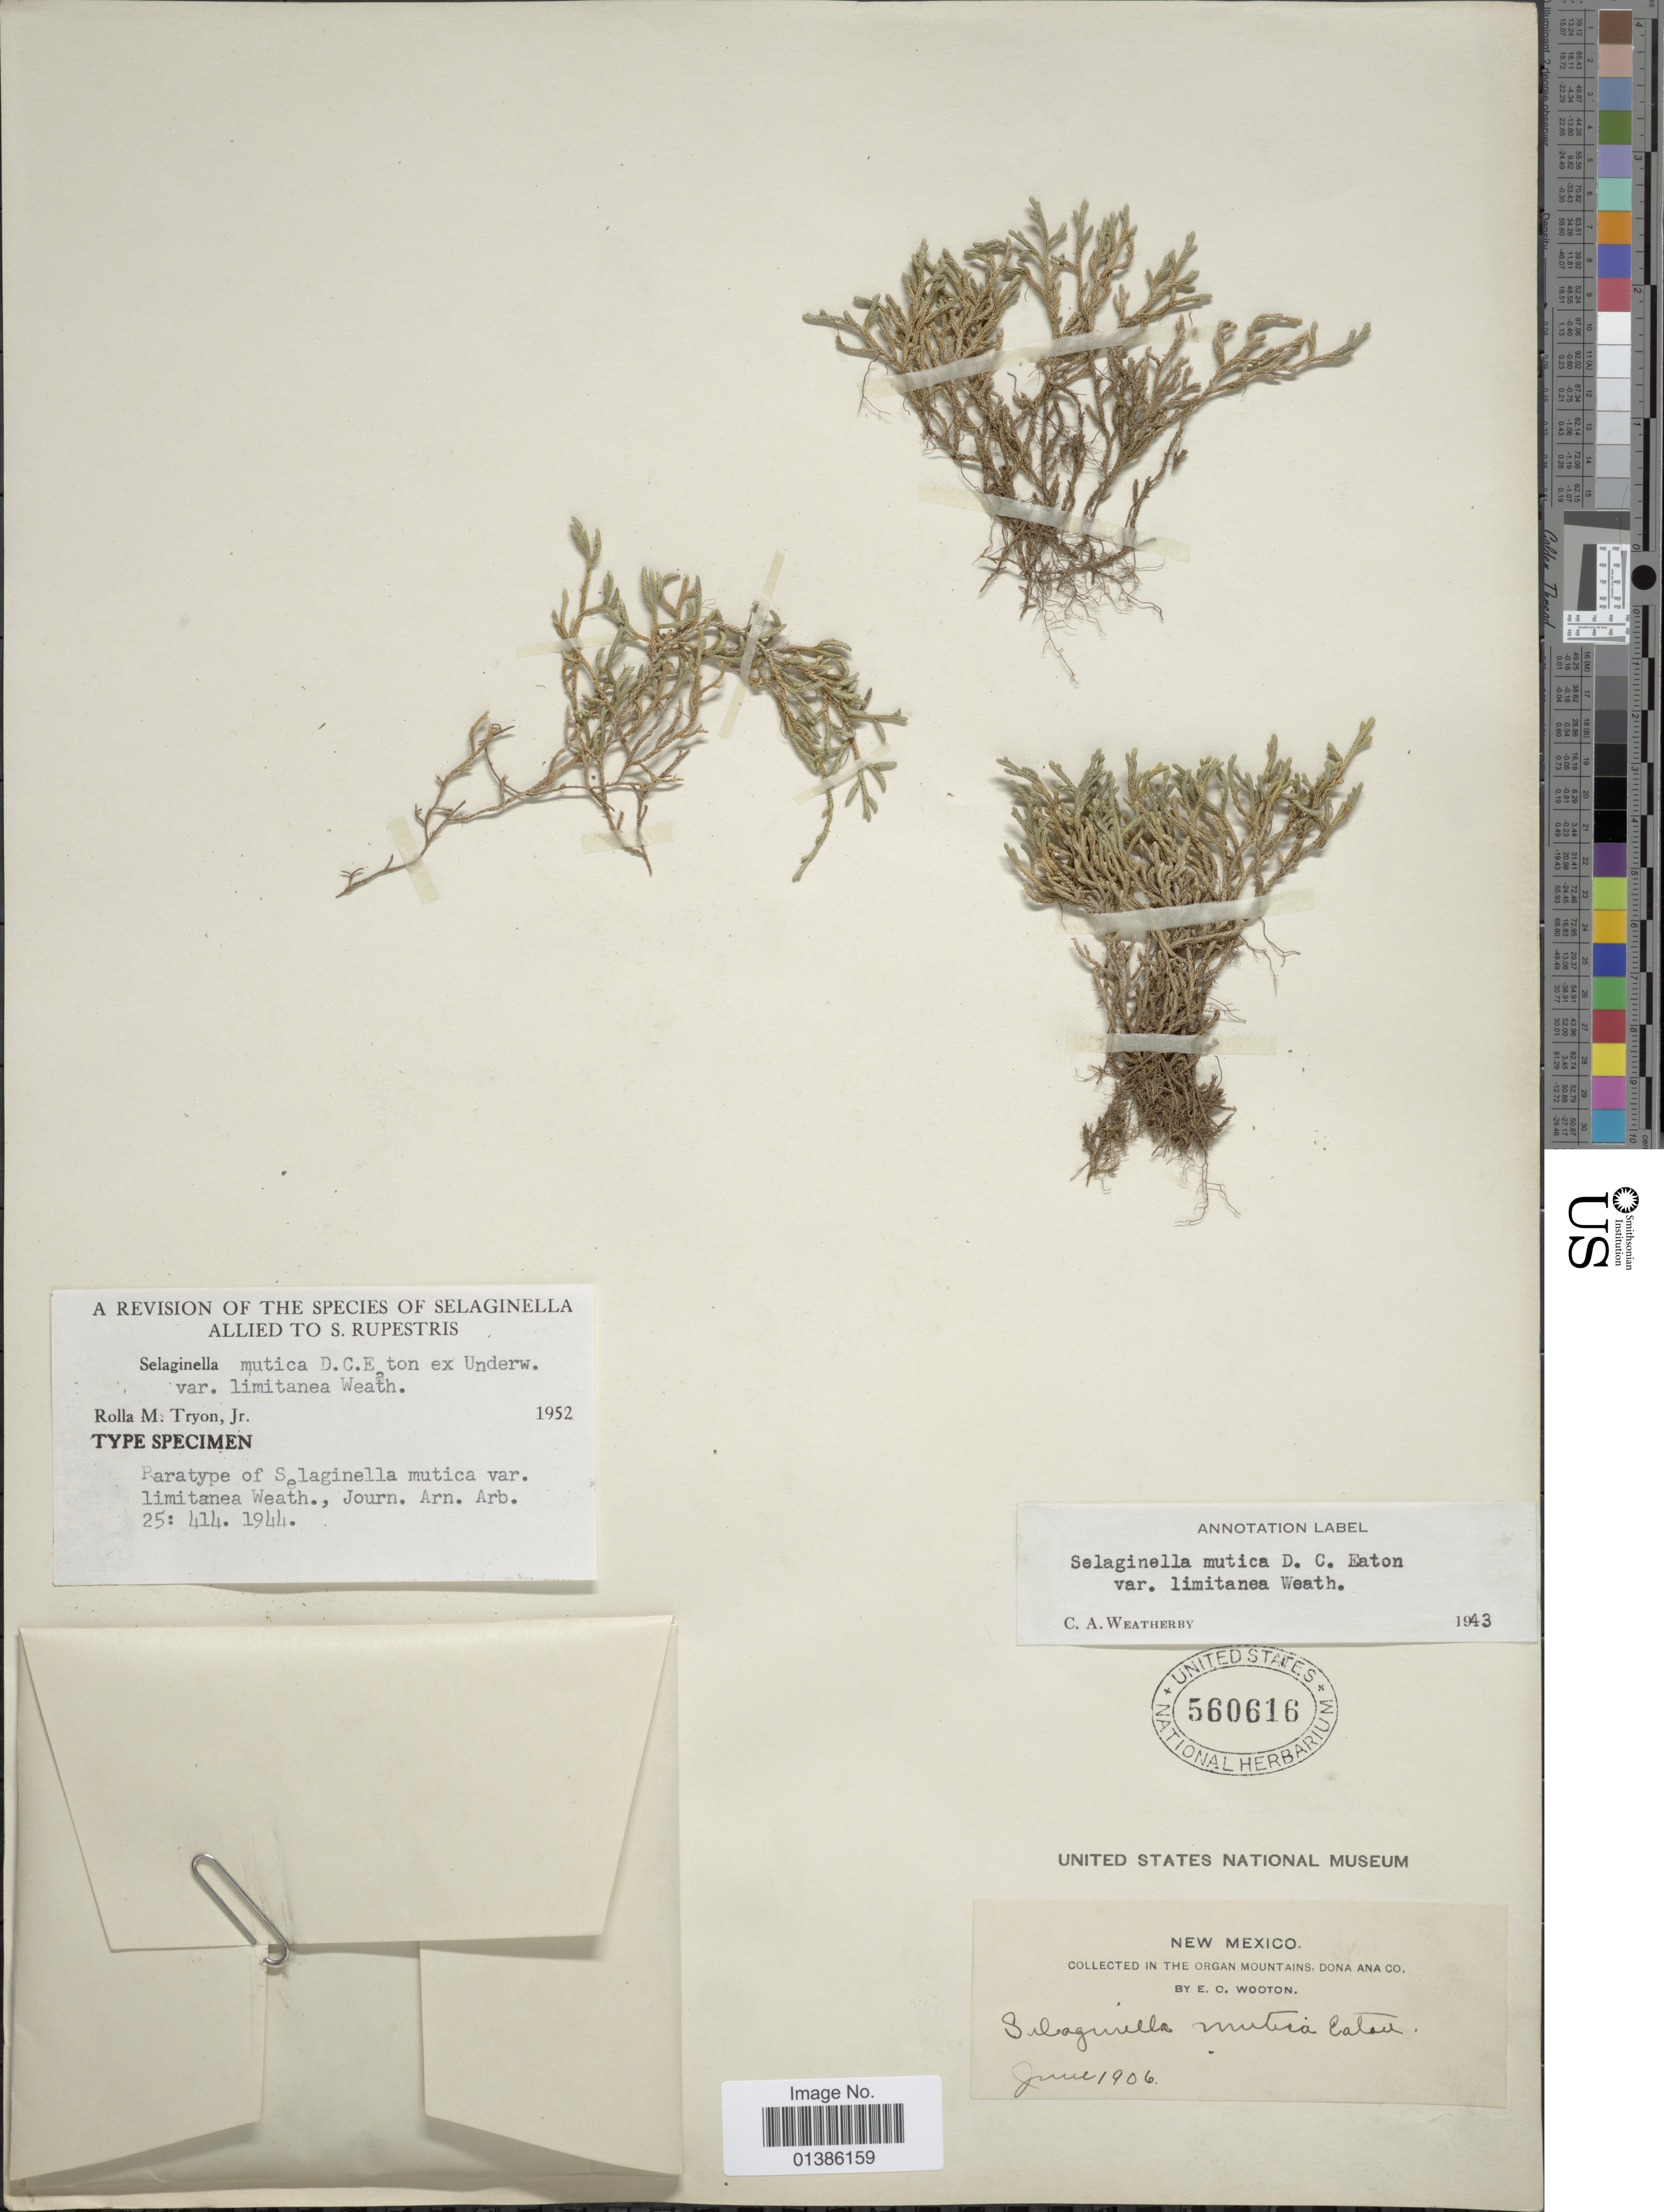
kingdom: Plantae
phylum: Tracheophyta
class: Lycopodiopsida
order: Selaginellales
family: Selaginellaceae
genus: Selaginella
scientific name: Selaginella mutica var. limitanea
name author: Weath.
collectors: E. O. Wooton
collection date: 1906-06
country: United States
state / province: New Mexico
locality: Collected in the Organ Mountains, Dona Ana Co.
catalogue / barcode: US 560616